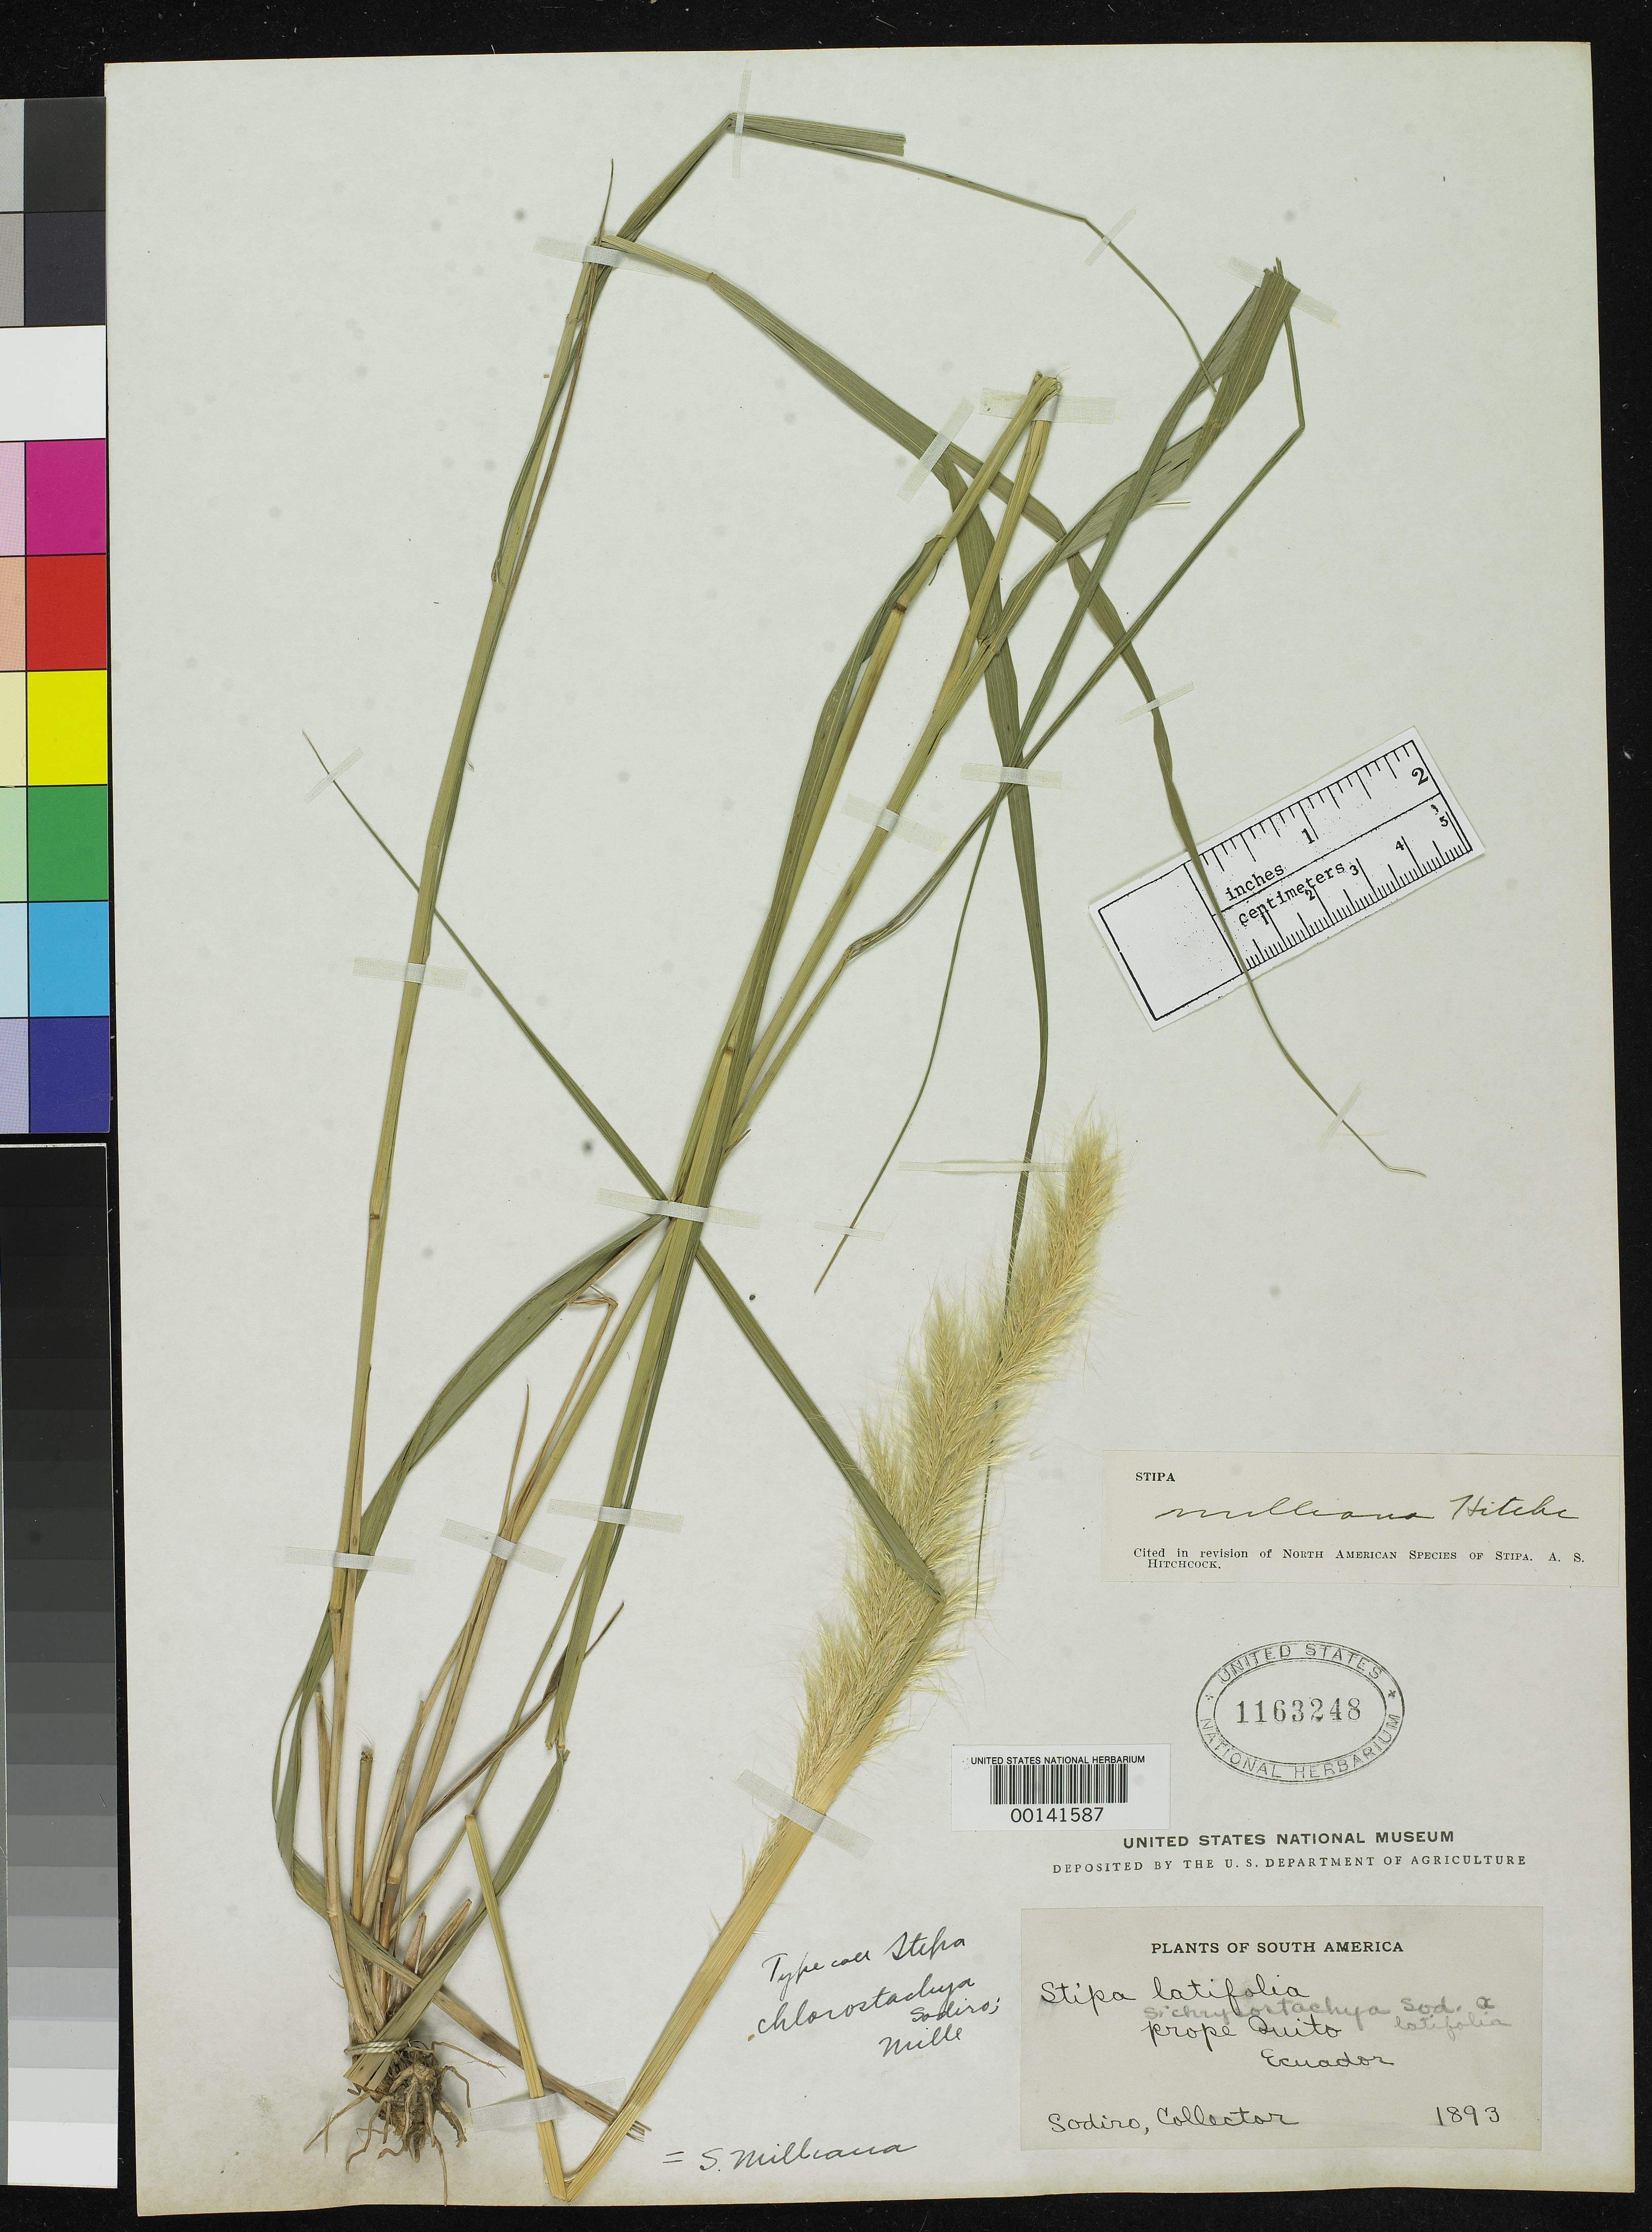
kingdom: Plantae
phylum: Tracheophyta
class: Liliopsida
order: Poales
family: Poaceae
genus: Stipa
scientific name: Stipa chlorostachya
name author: Sodiro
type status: Isotype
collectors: L. Sodiro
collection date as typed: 1893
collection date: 1893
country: Ecuador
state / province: Pichincha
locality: Quito.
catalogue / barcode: US 1163248